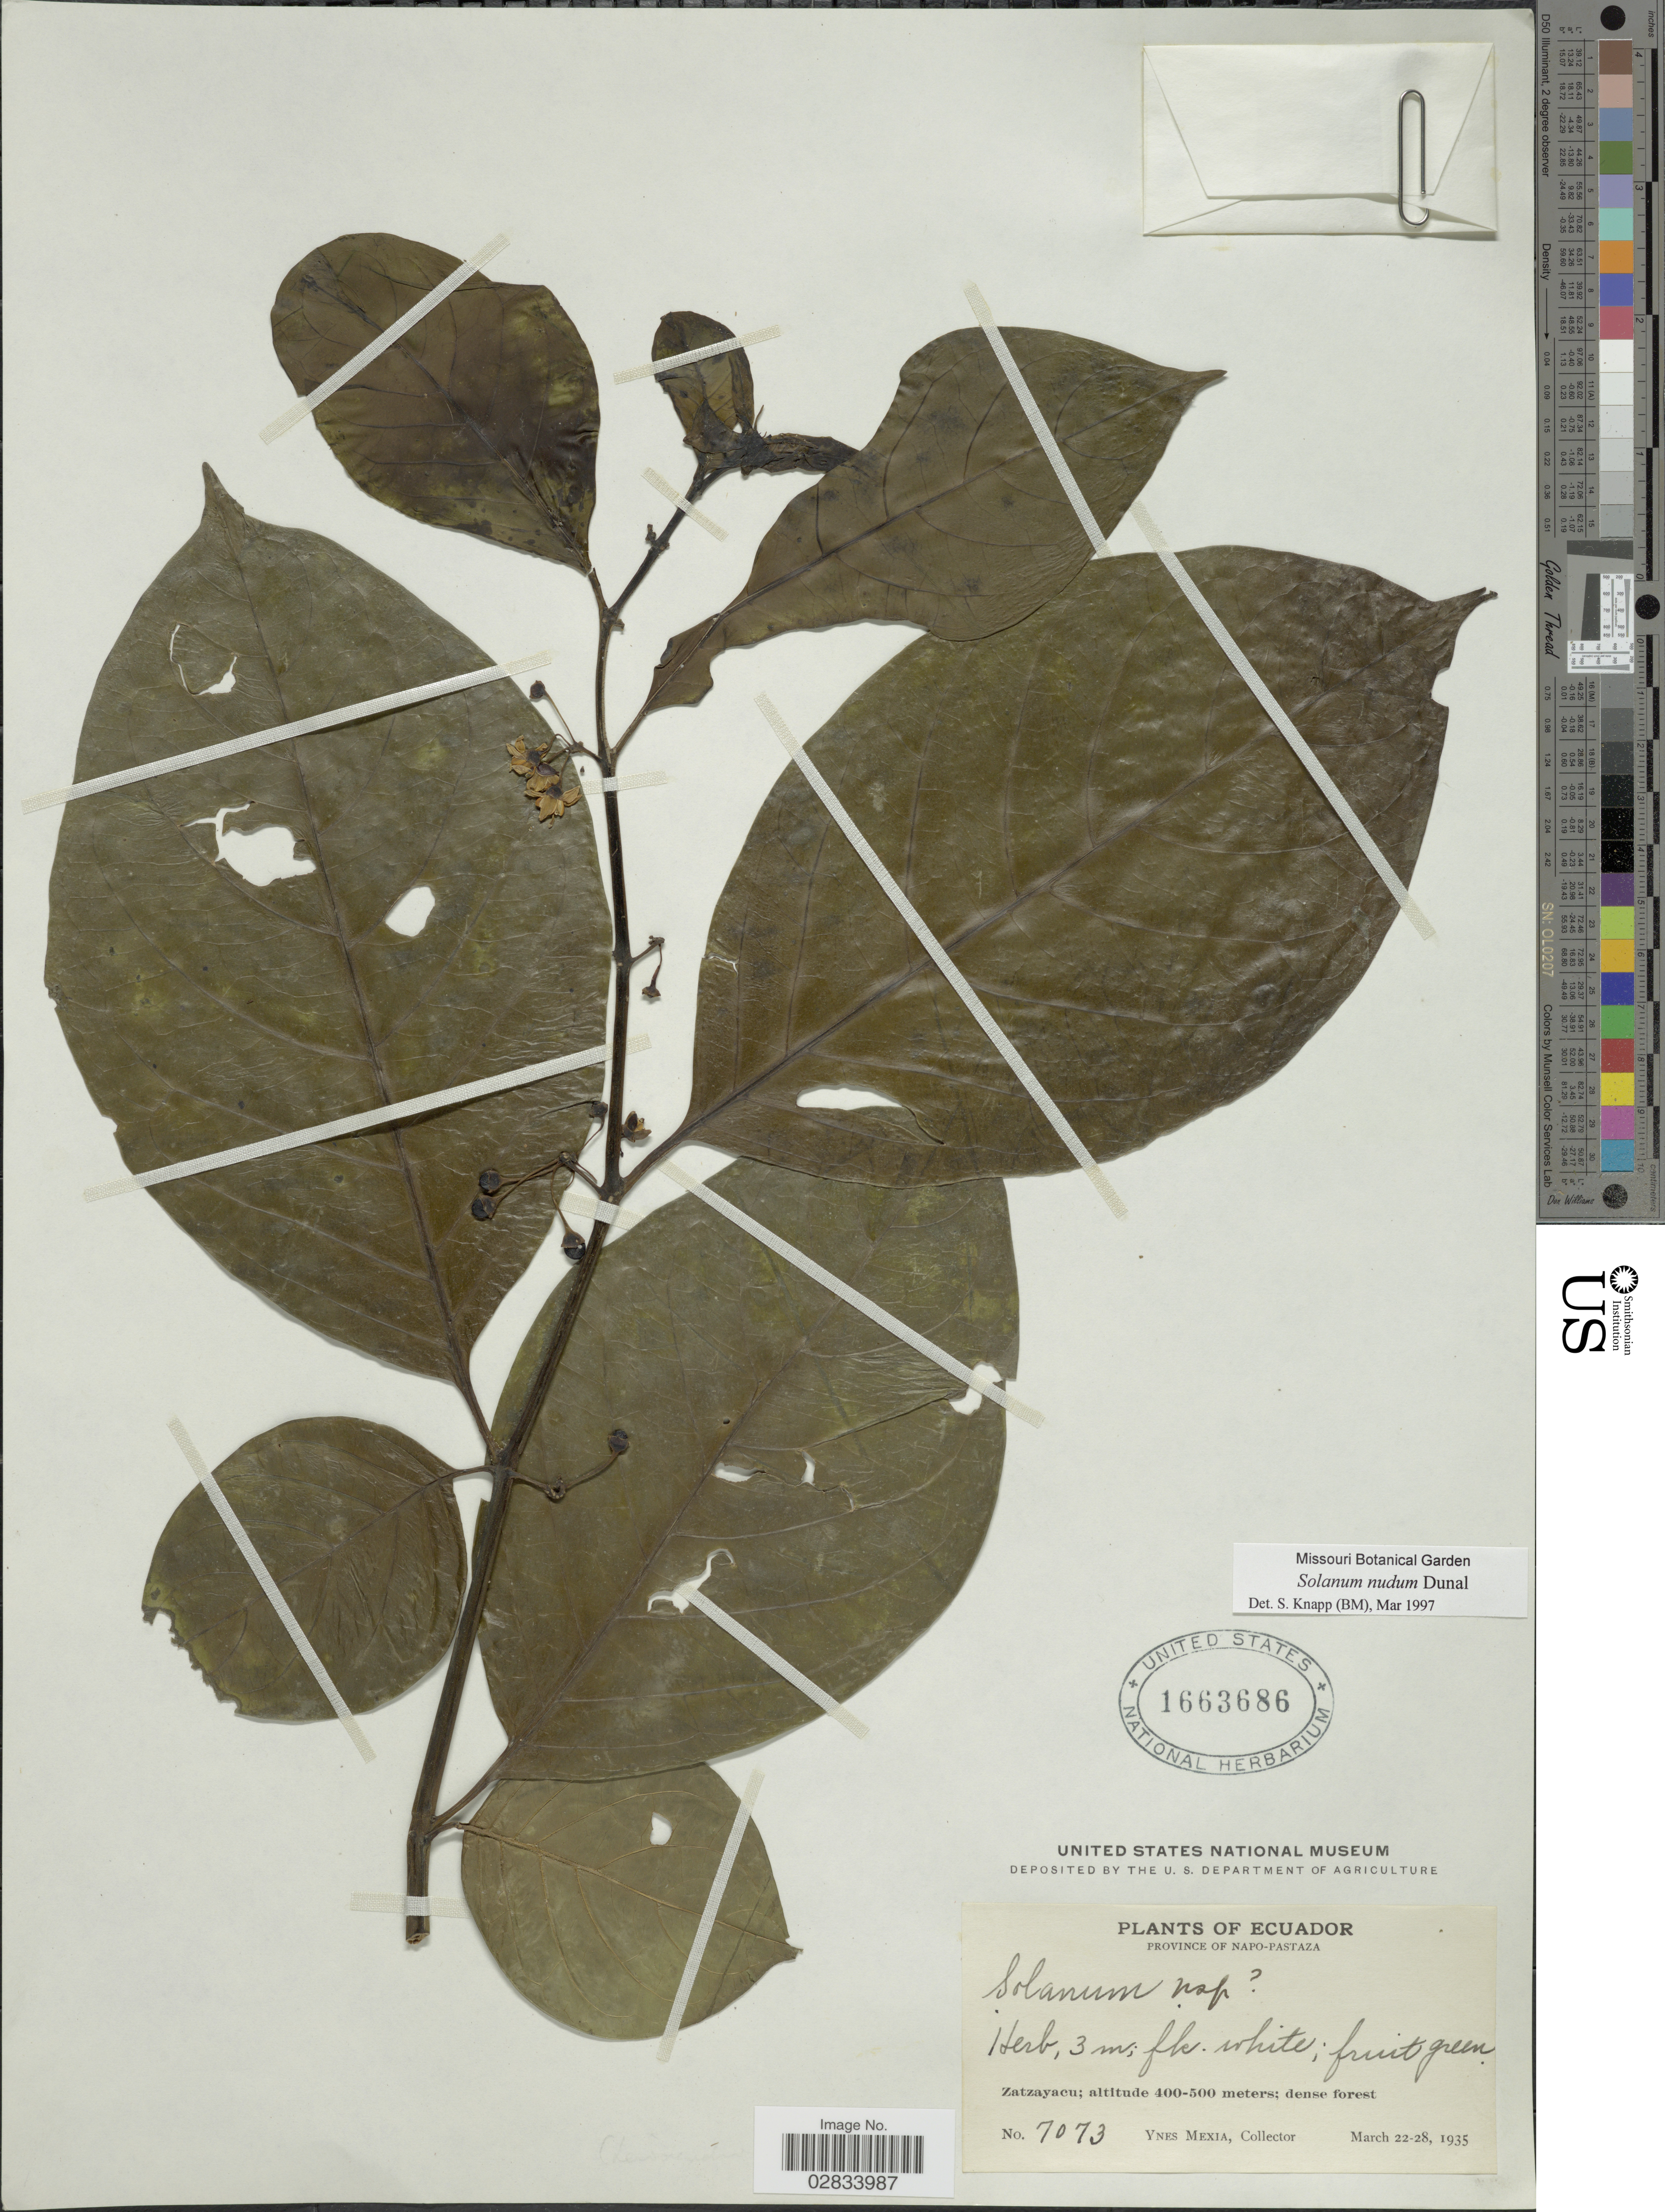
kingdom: Plantae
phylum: Tracheophyta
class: Magnoliopsida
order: Solanales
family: Solanaceae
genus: Solanum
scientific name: Solanum nudum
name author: Dunal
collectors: Y. Mexia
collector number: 7073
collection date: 1935-03-22/1935-03-28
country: Ecuador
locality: Province of Napo-Pastaza, Zatzayacu.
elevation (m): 400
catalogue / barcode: US 1663686